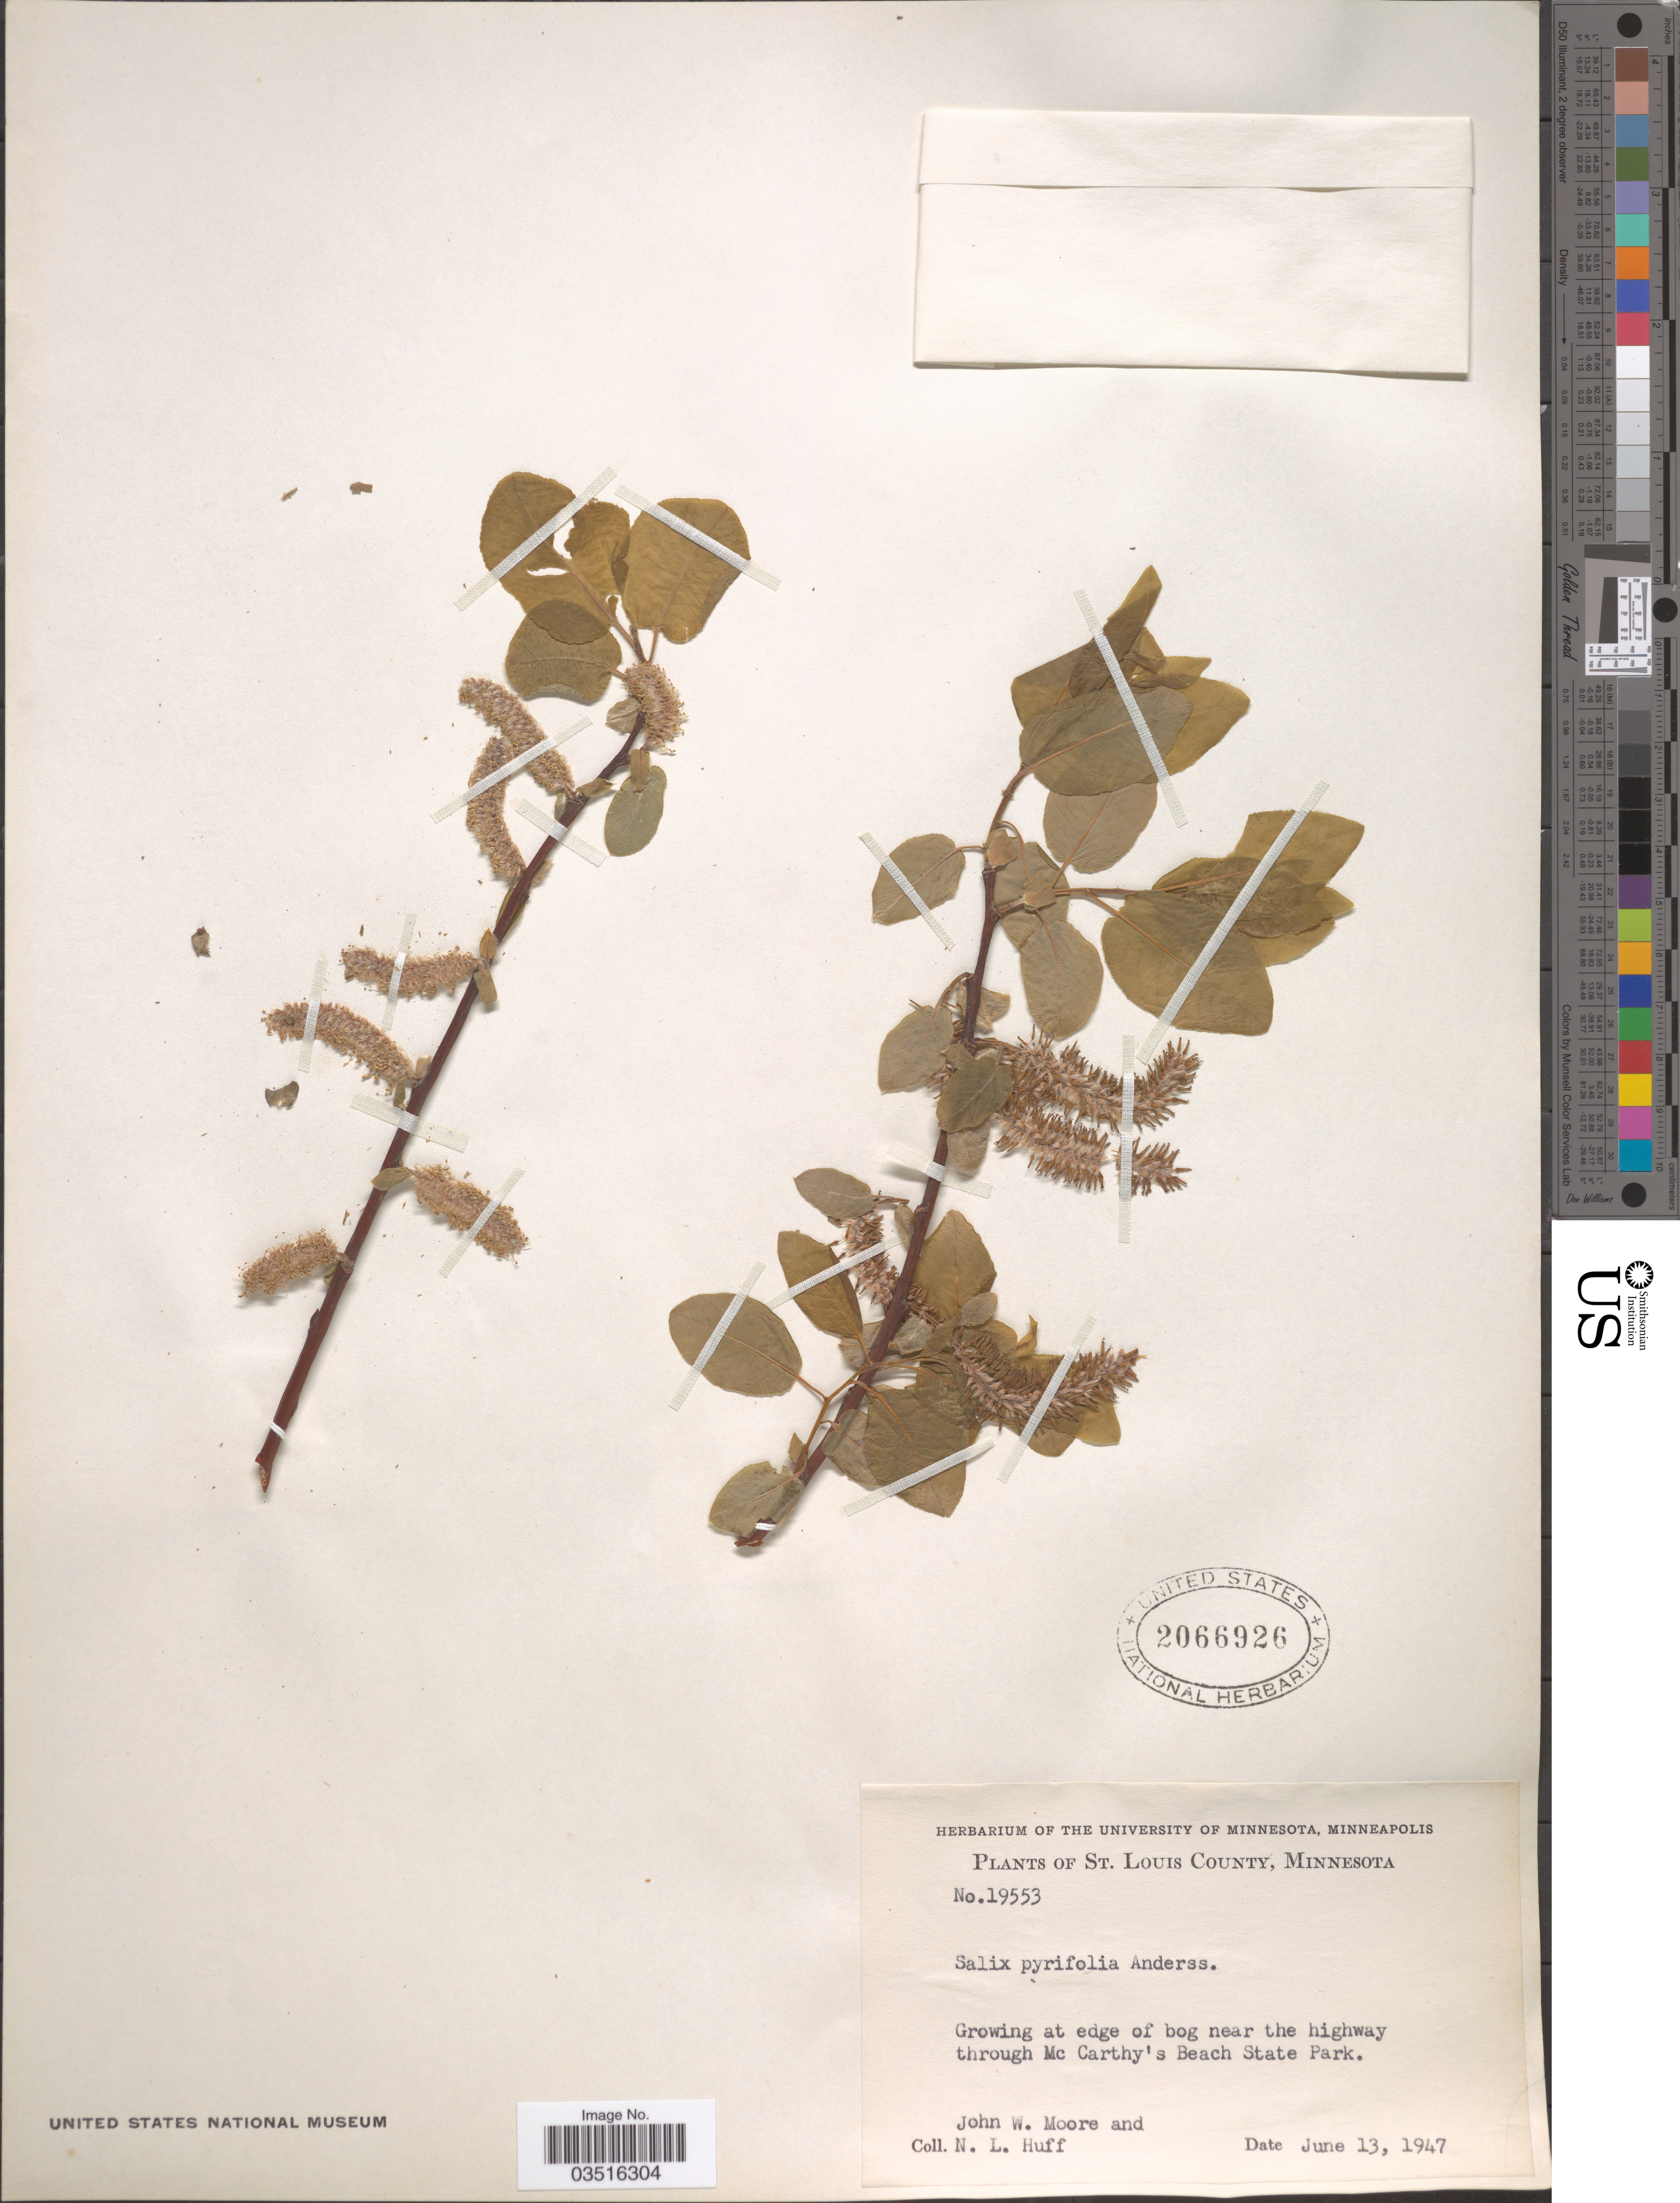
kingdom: Plantae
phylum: Tracheophyta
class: Magnoliopsida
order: Malpighiales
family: Salicaceae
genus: Salix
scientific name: Salix pyrifolia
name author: Ledeb.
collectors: J. Moore & N. Huff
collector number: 19553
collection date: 1947-06-13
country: United States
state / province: Minnesota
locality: St. Louis County. Edge of bog near the Highway through Mc Carthy's beach State Park.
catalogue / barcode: US 2066926